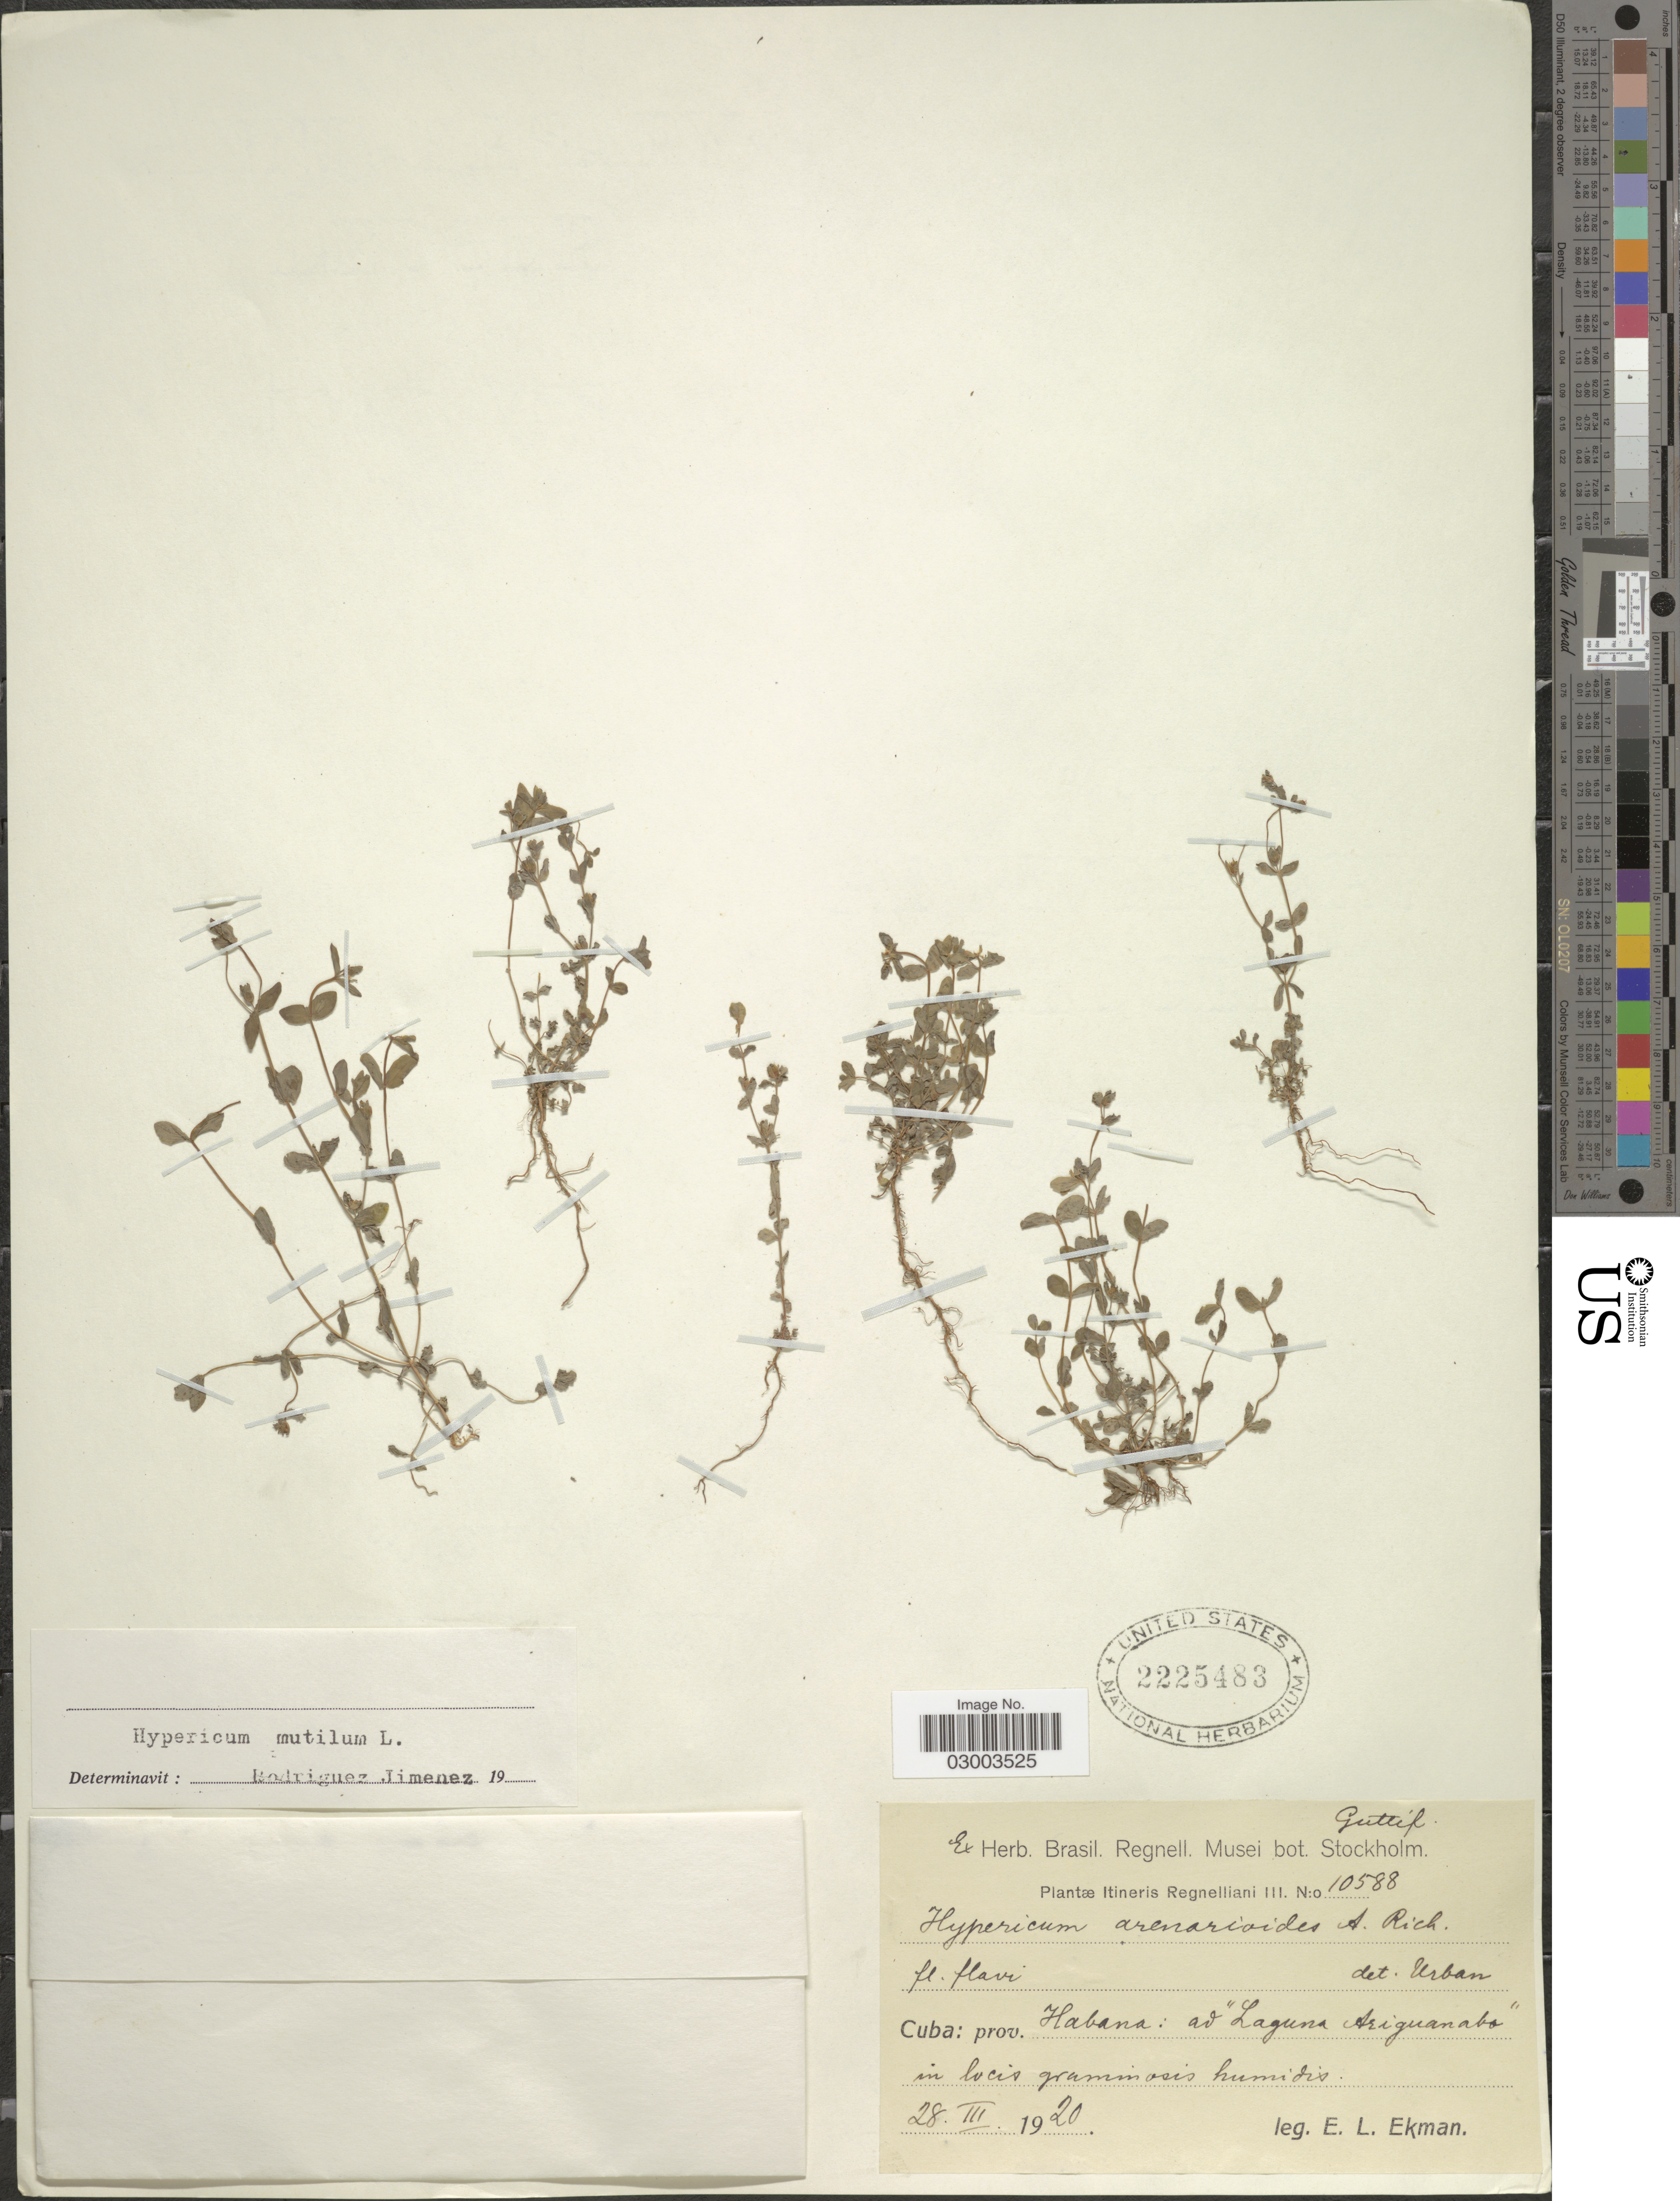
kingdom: Plantae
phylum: Tracheophyta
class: Magnoliopsida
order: Malpighiales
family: Hypericaceae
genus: Hypericum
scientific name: Hypericum arenarioides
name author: A. Rich.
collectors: E. L. Ekman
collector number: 10588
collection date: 1920-03-28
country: Cuba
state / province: La Habana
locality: Ad 'Laguna Ariguanaba' in locis graminosis humidis.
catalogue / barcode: US 2225483